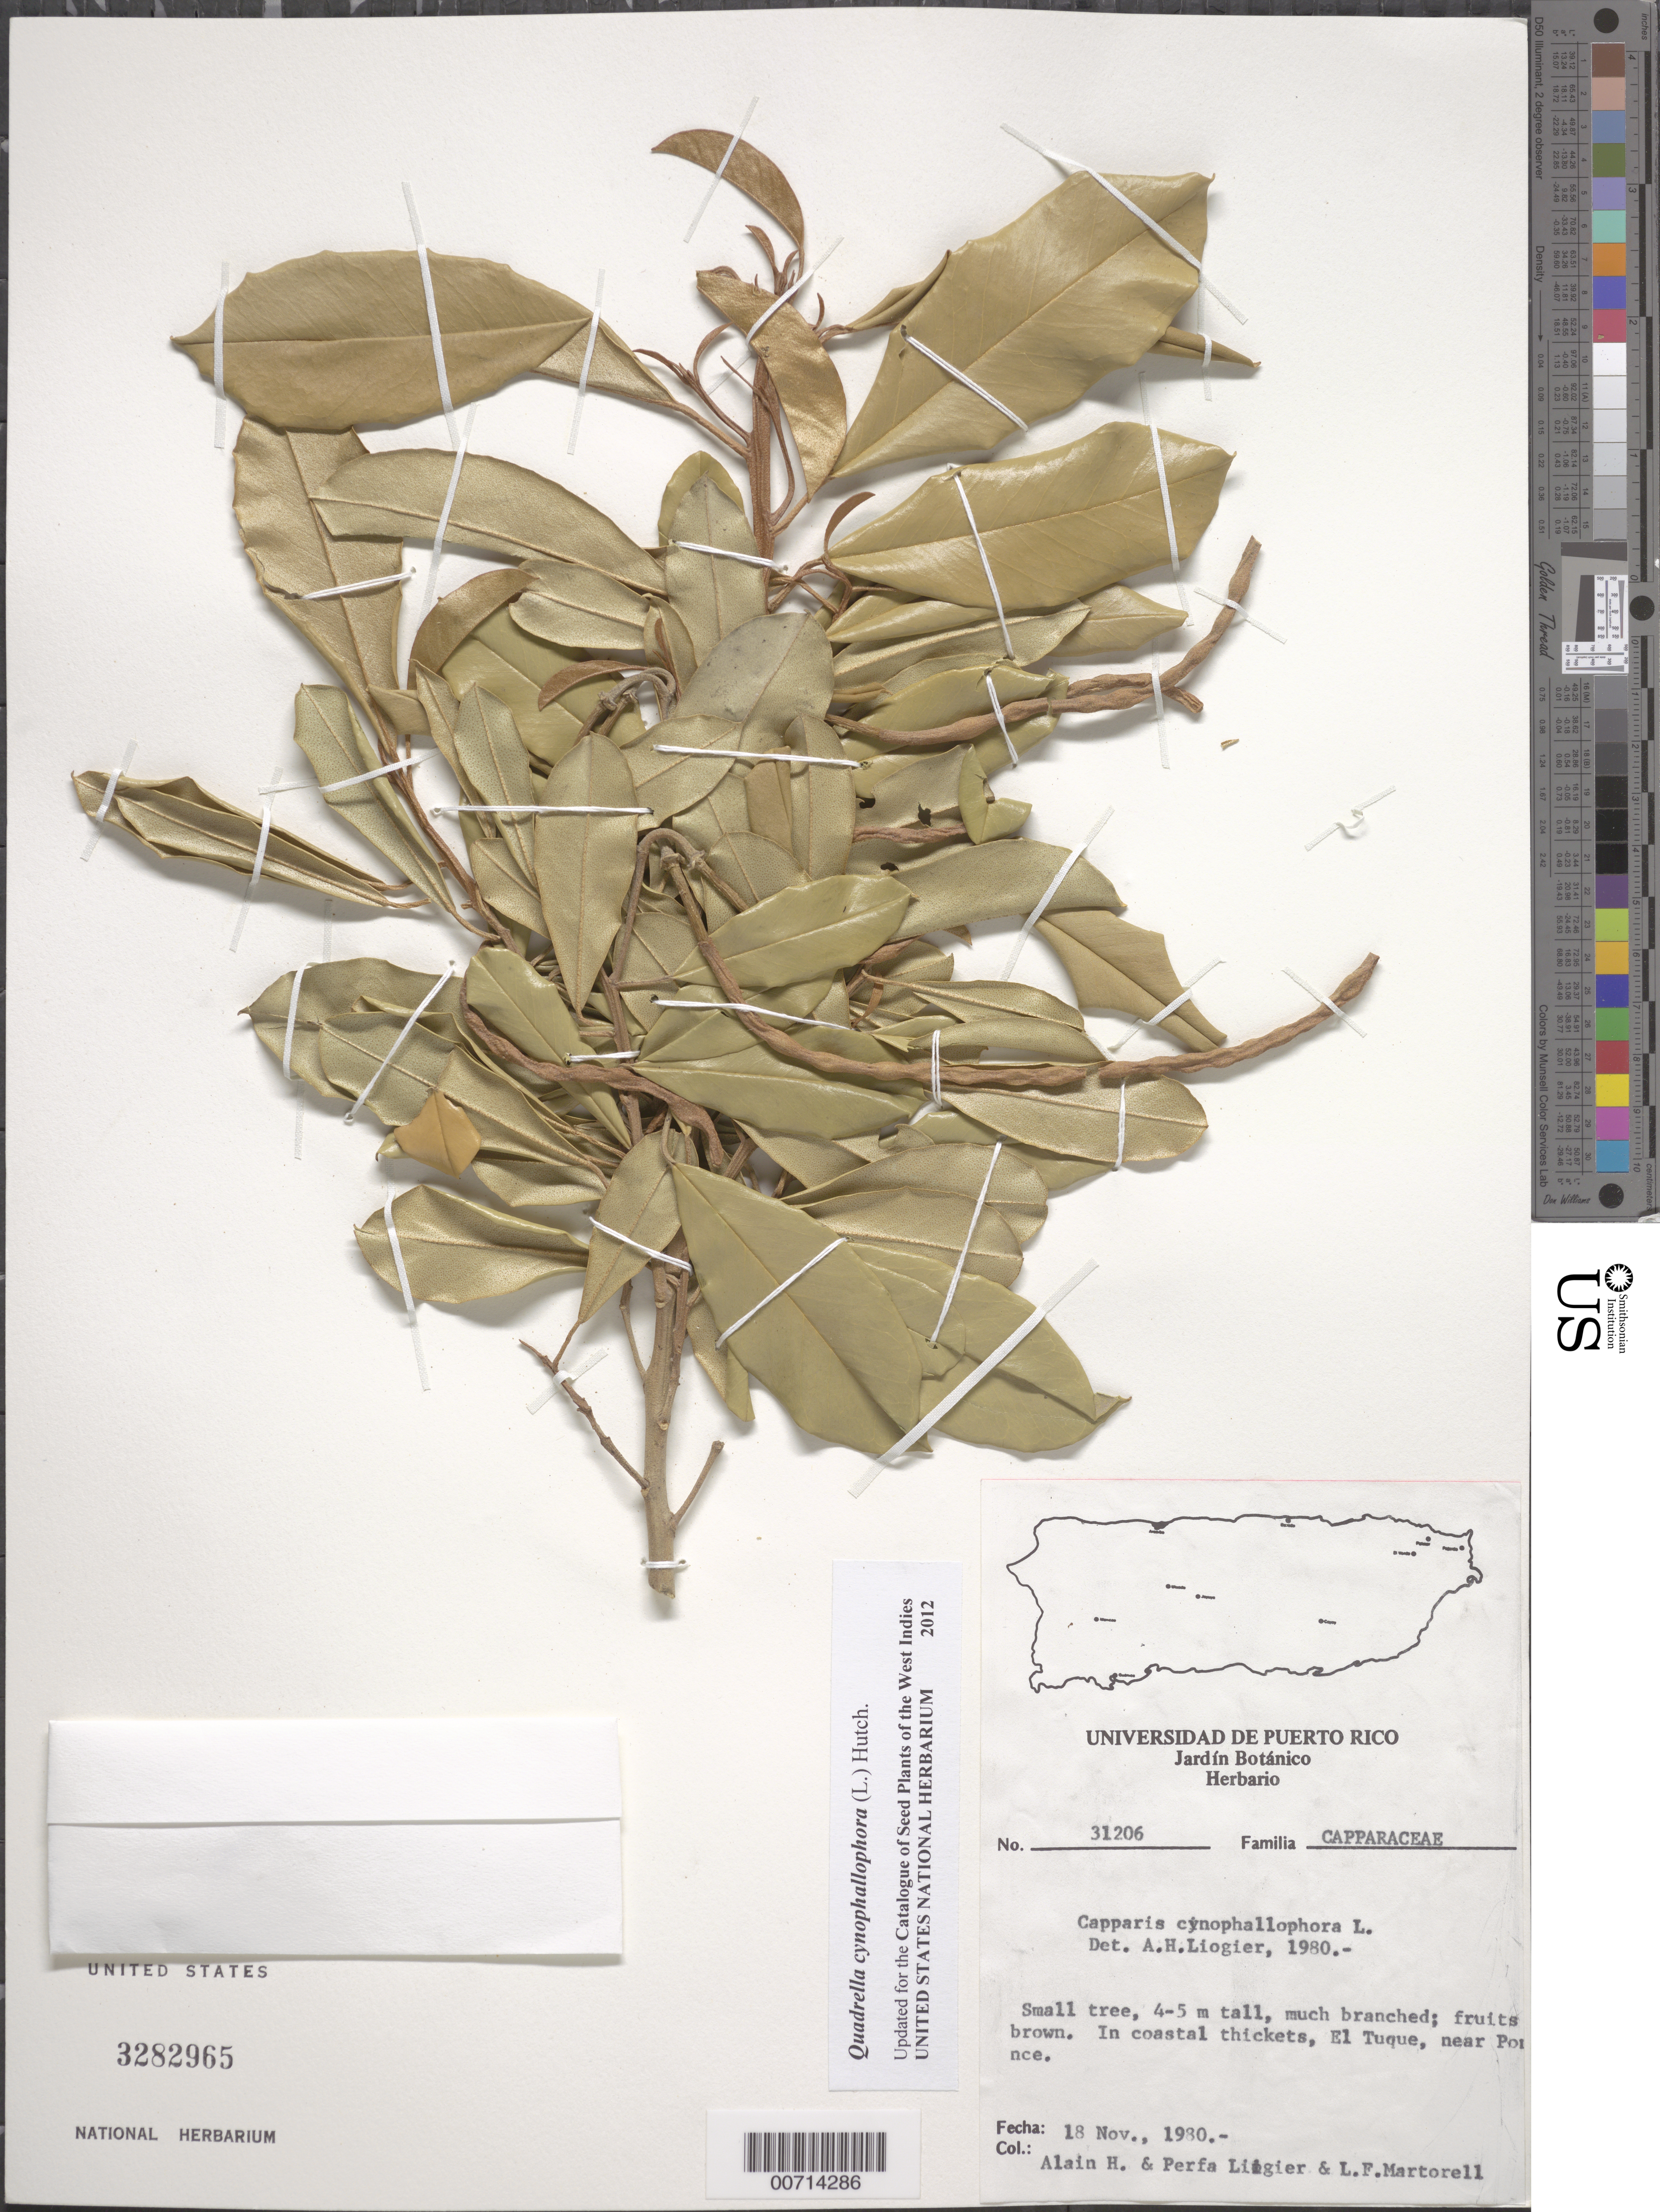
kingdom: Plantae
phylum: Tracheophyta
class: Magnoliopsida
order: Brassicales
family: Capparaceae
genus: Quadrella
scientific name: Quadrella cynophallophora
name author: (L.) Hutch.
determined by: Liogier, Alain H.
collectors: A. H. Liogier, M. P. Liogier & L. Martorell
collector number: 31206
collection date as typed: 18 Nov 1980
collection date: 1980-11-18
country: Puerto Rico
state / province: Ponce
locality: El Tuque, near Ponce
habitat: Coastal thickets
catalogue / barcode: US 3282965